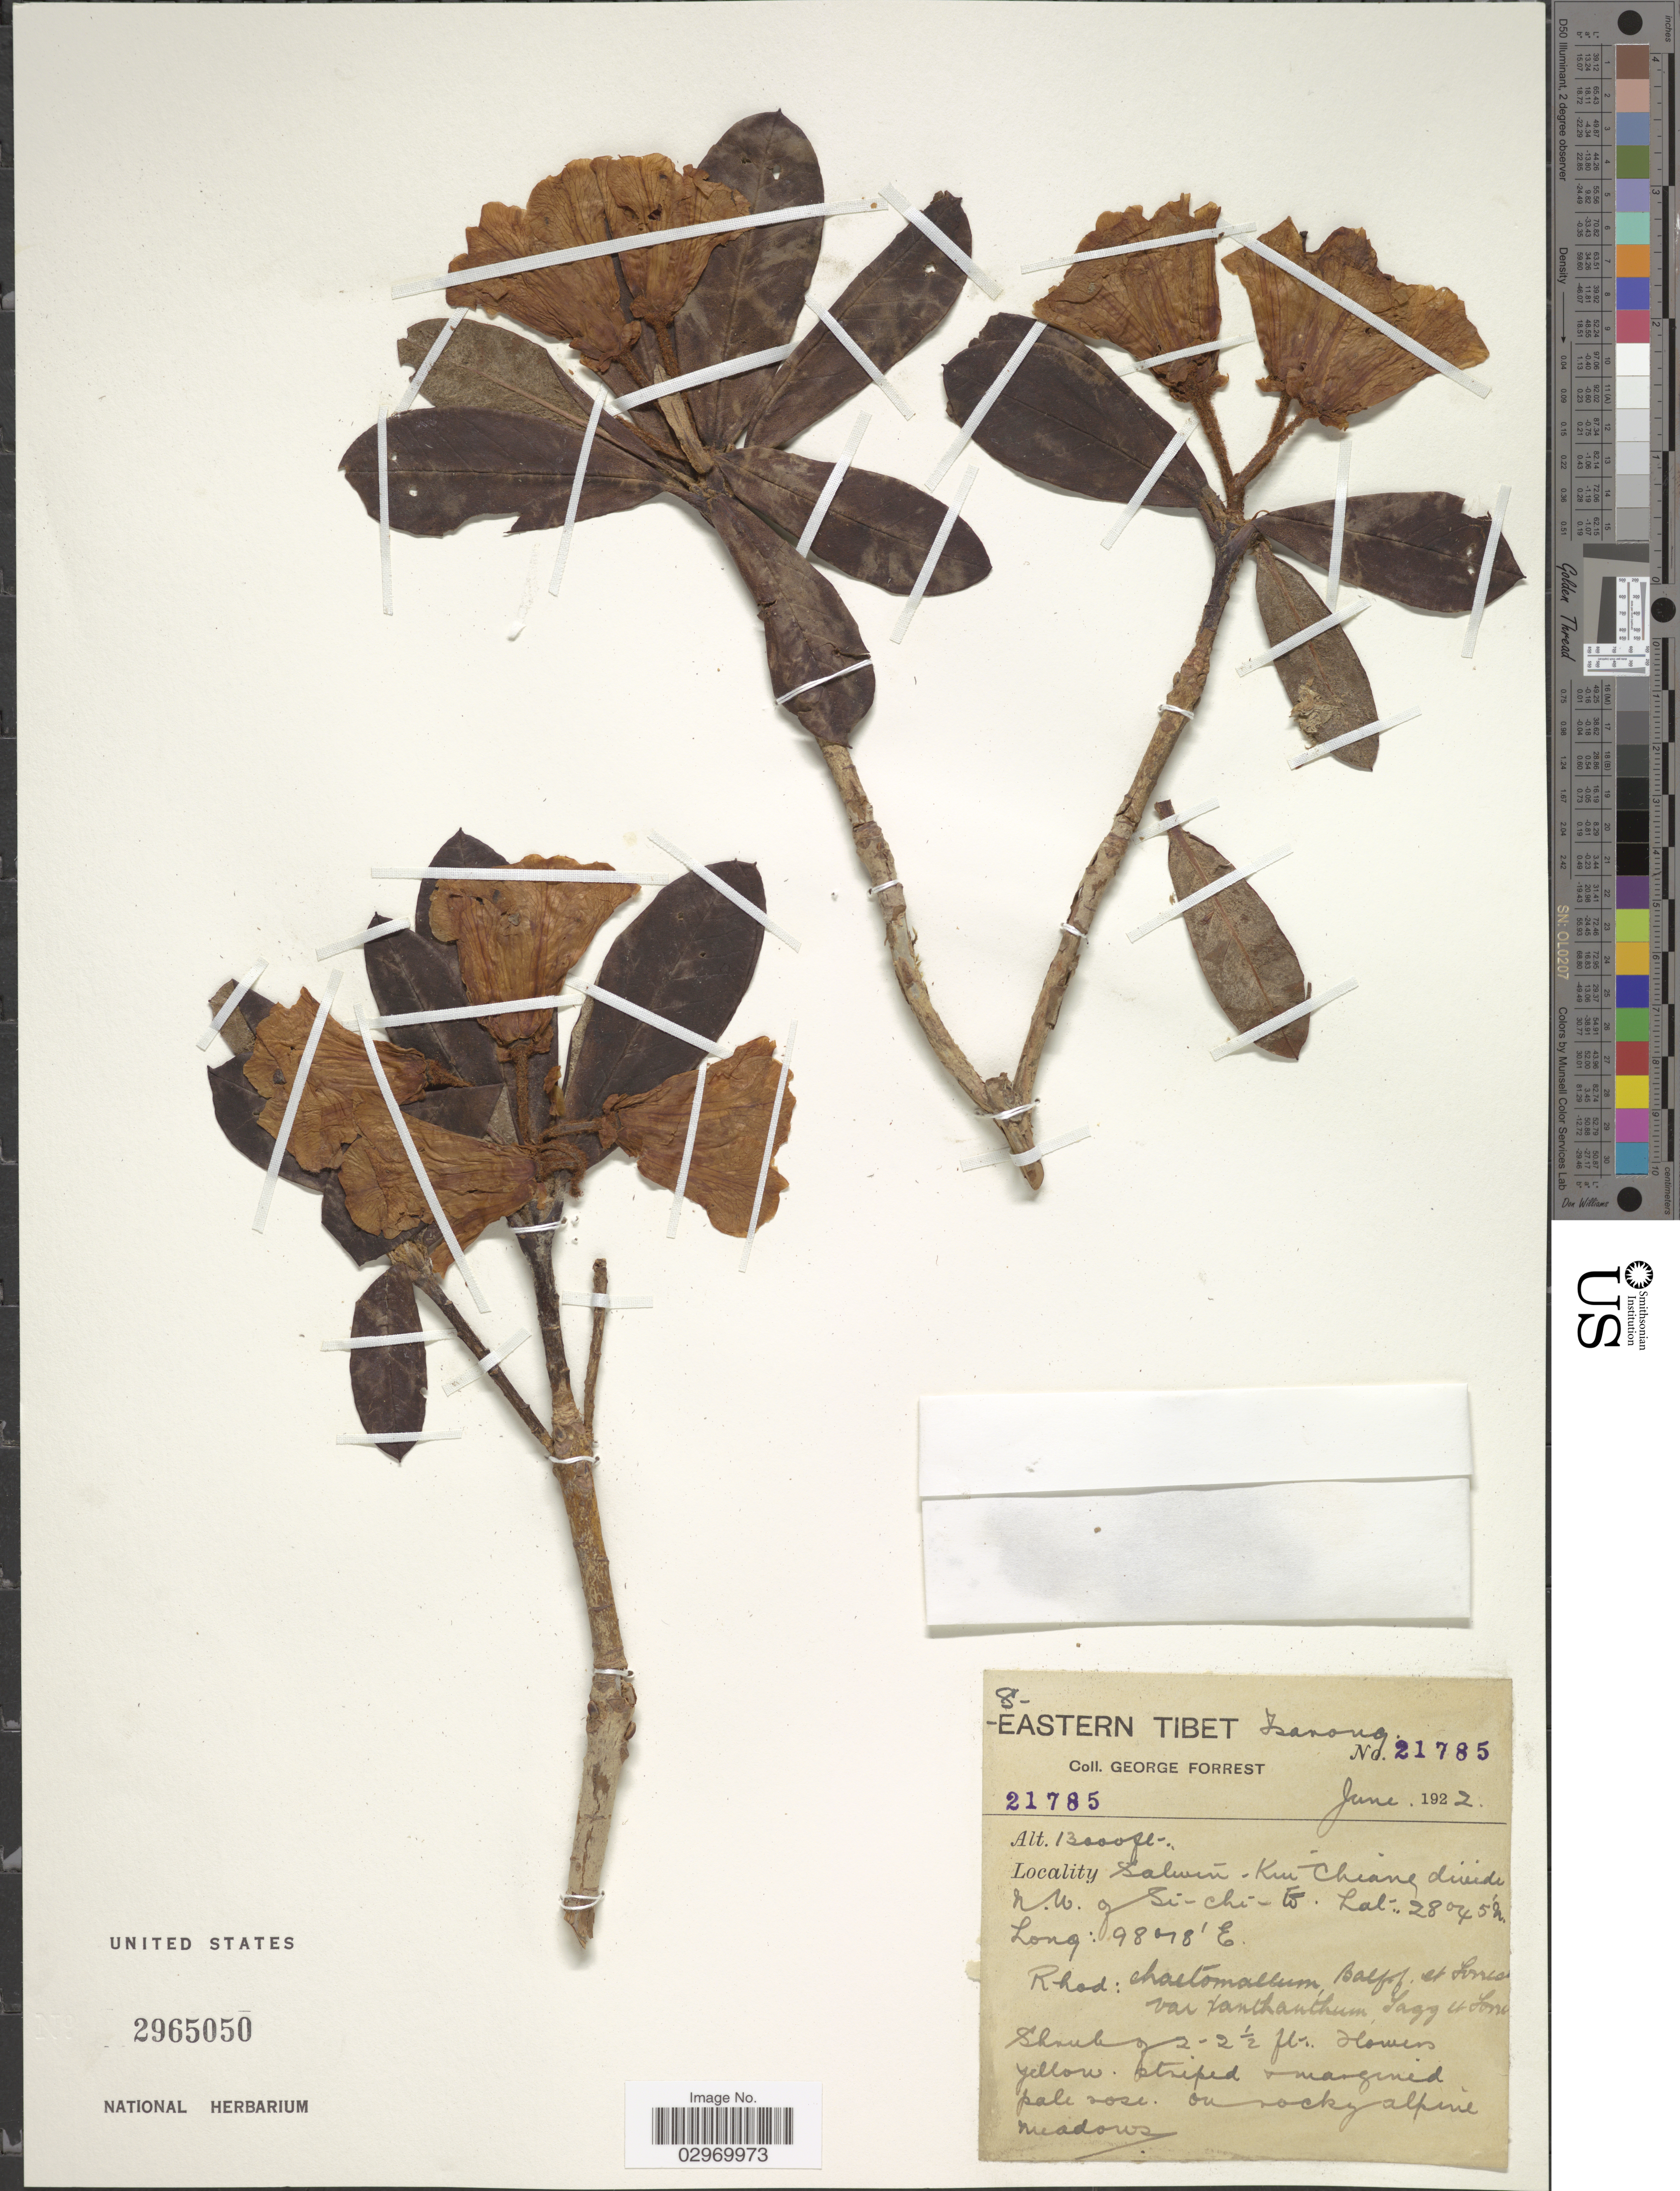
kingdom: Plantae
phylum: Tracheophyta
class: Magnoliopsida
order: Ericales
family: Ericaceae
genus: Rhododendron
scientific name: Rhododendron chaetomallum var. xanthanthum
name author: Tagg & Forrest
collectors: G. Forrest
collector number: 21785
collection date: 1922-06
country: China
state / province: Xizang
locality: Eastern Tibet, Tsarong, Salwin-Kiu Chiang divide N.W. of Si-chi-to.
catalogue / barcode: US 2965050